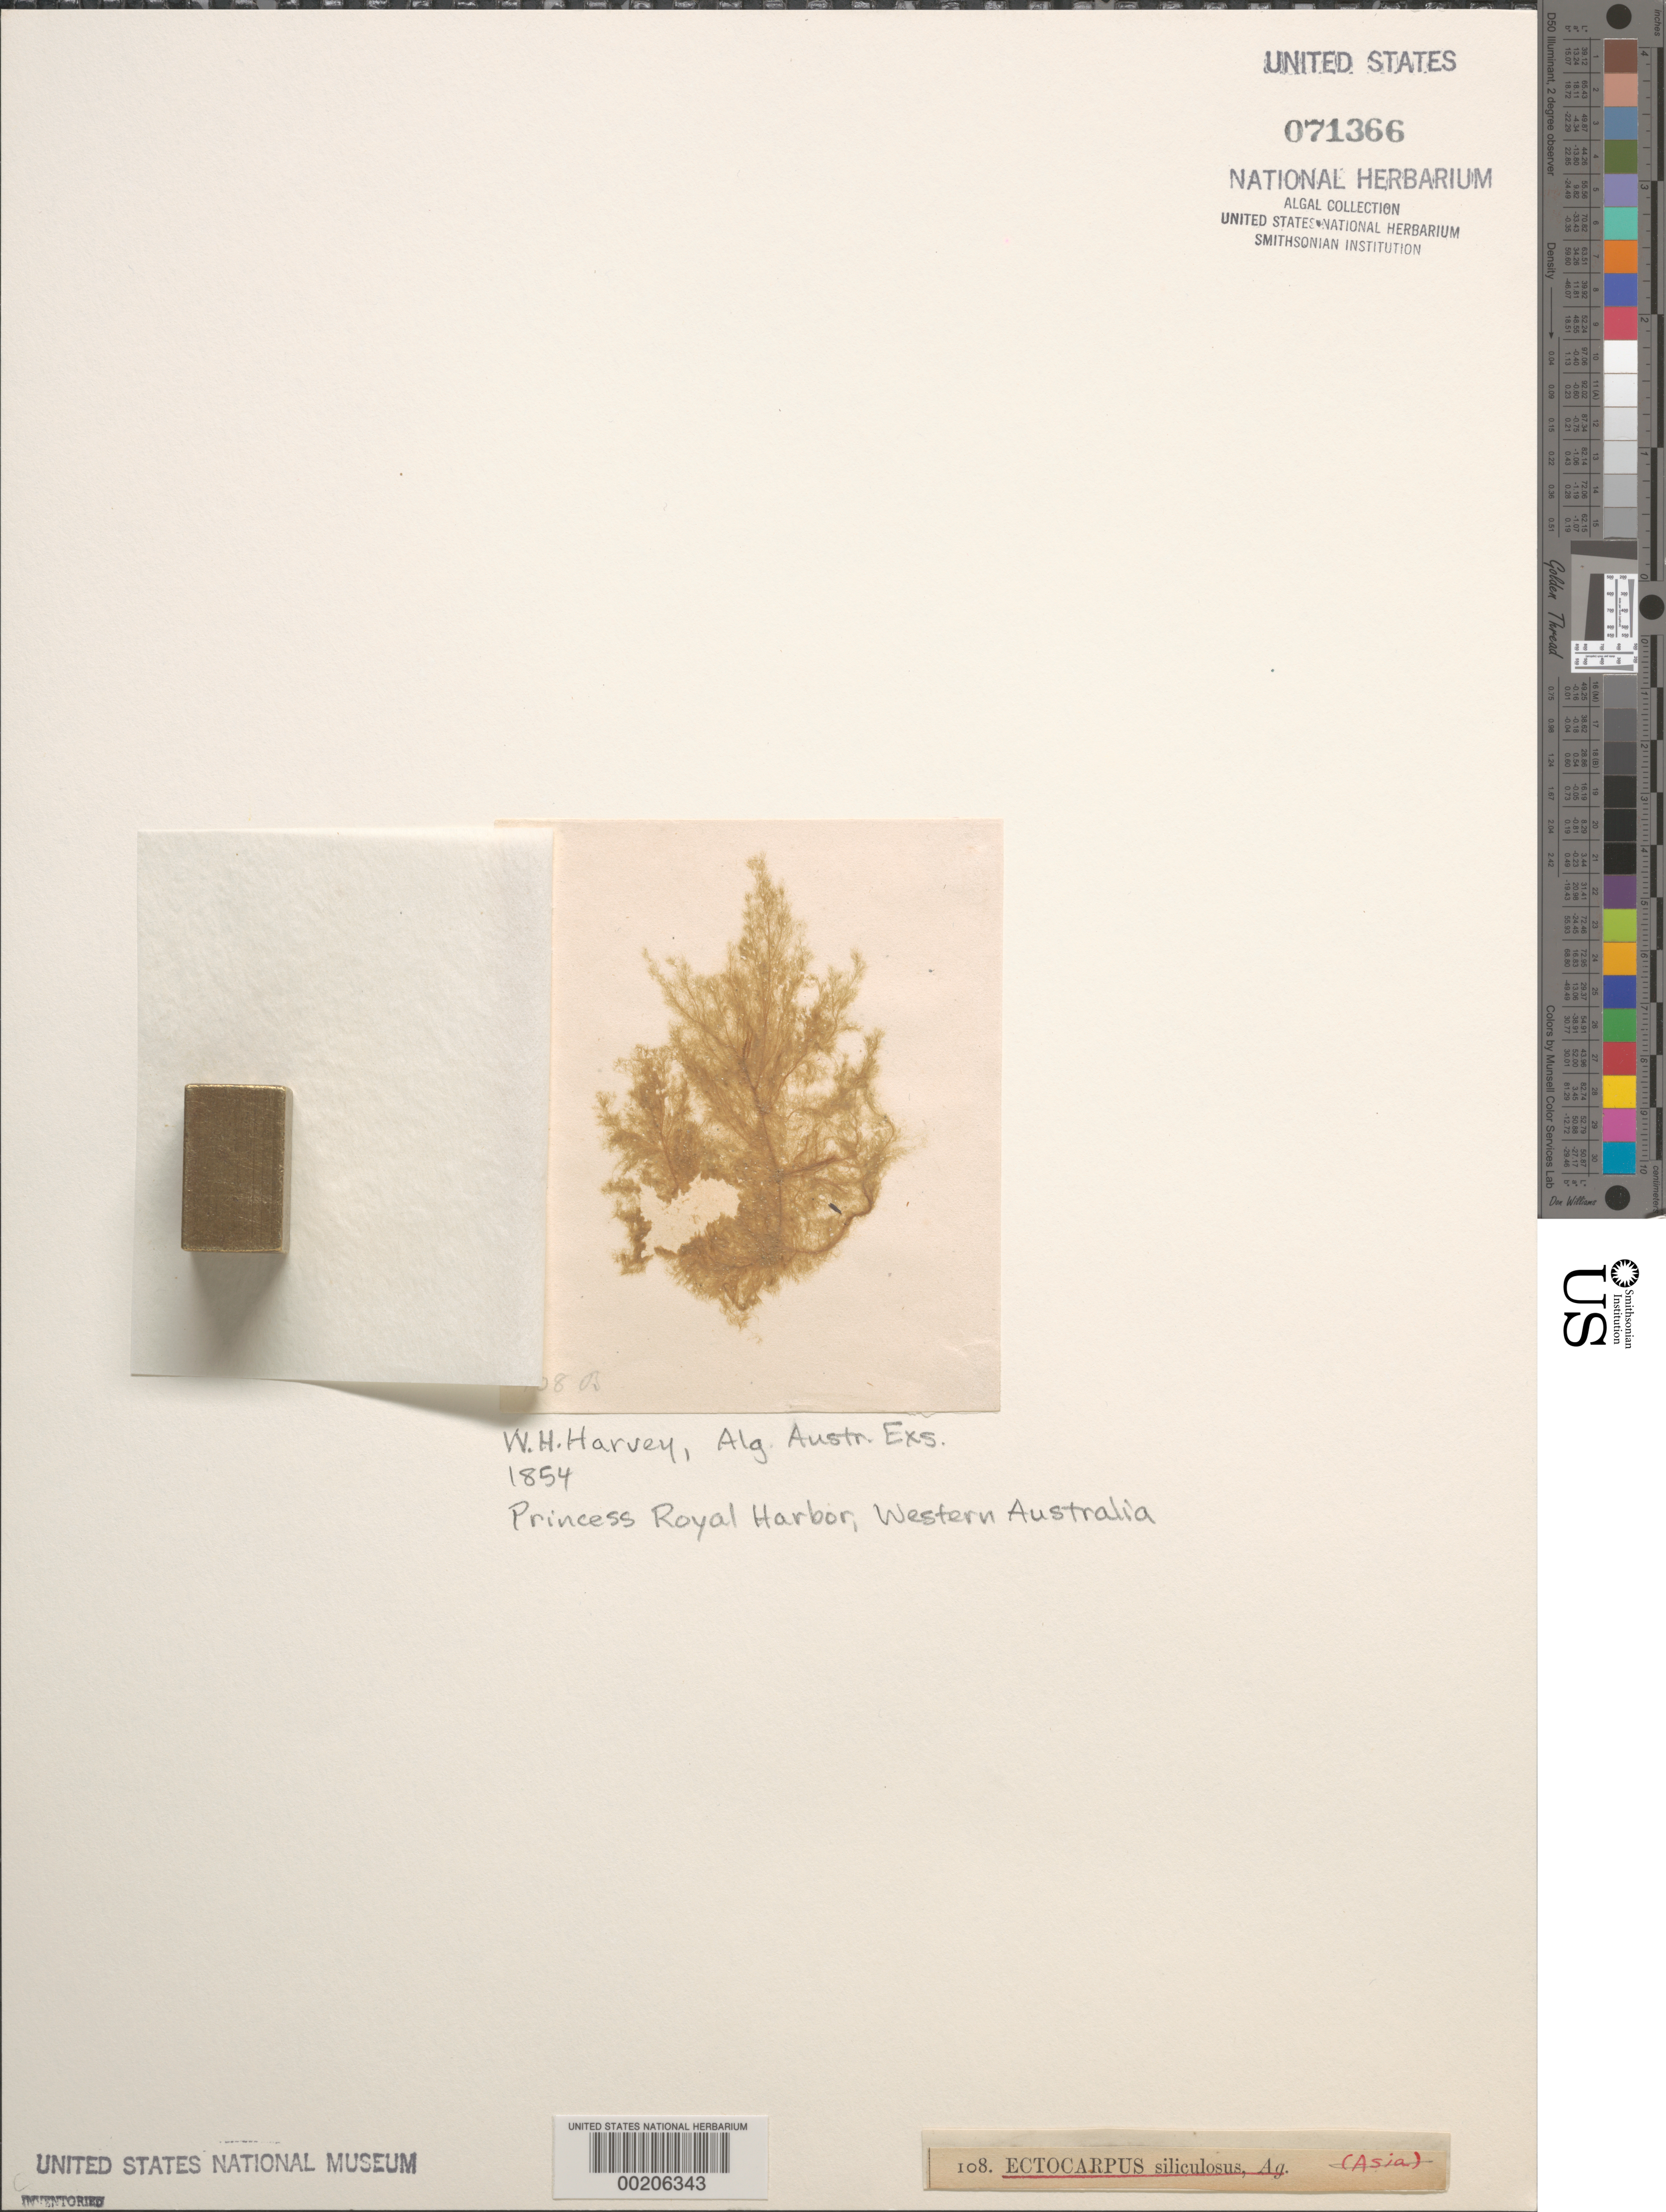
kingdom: Chromista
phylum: Ochrophyta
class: Phaeophyceae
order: Ectocarpales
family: Ectocarpaceae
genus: Ectocarpus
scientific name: Ectocarpus siliculosus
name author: (Dillwyn) Lyngbye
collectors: W. Harvey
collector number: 108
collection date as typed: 1854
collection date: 1854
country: Australia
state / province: Western Australia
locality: Princess Royal Harbor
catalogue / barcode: US 71366